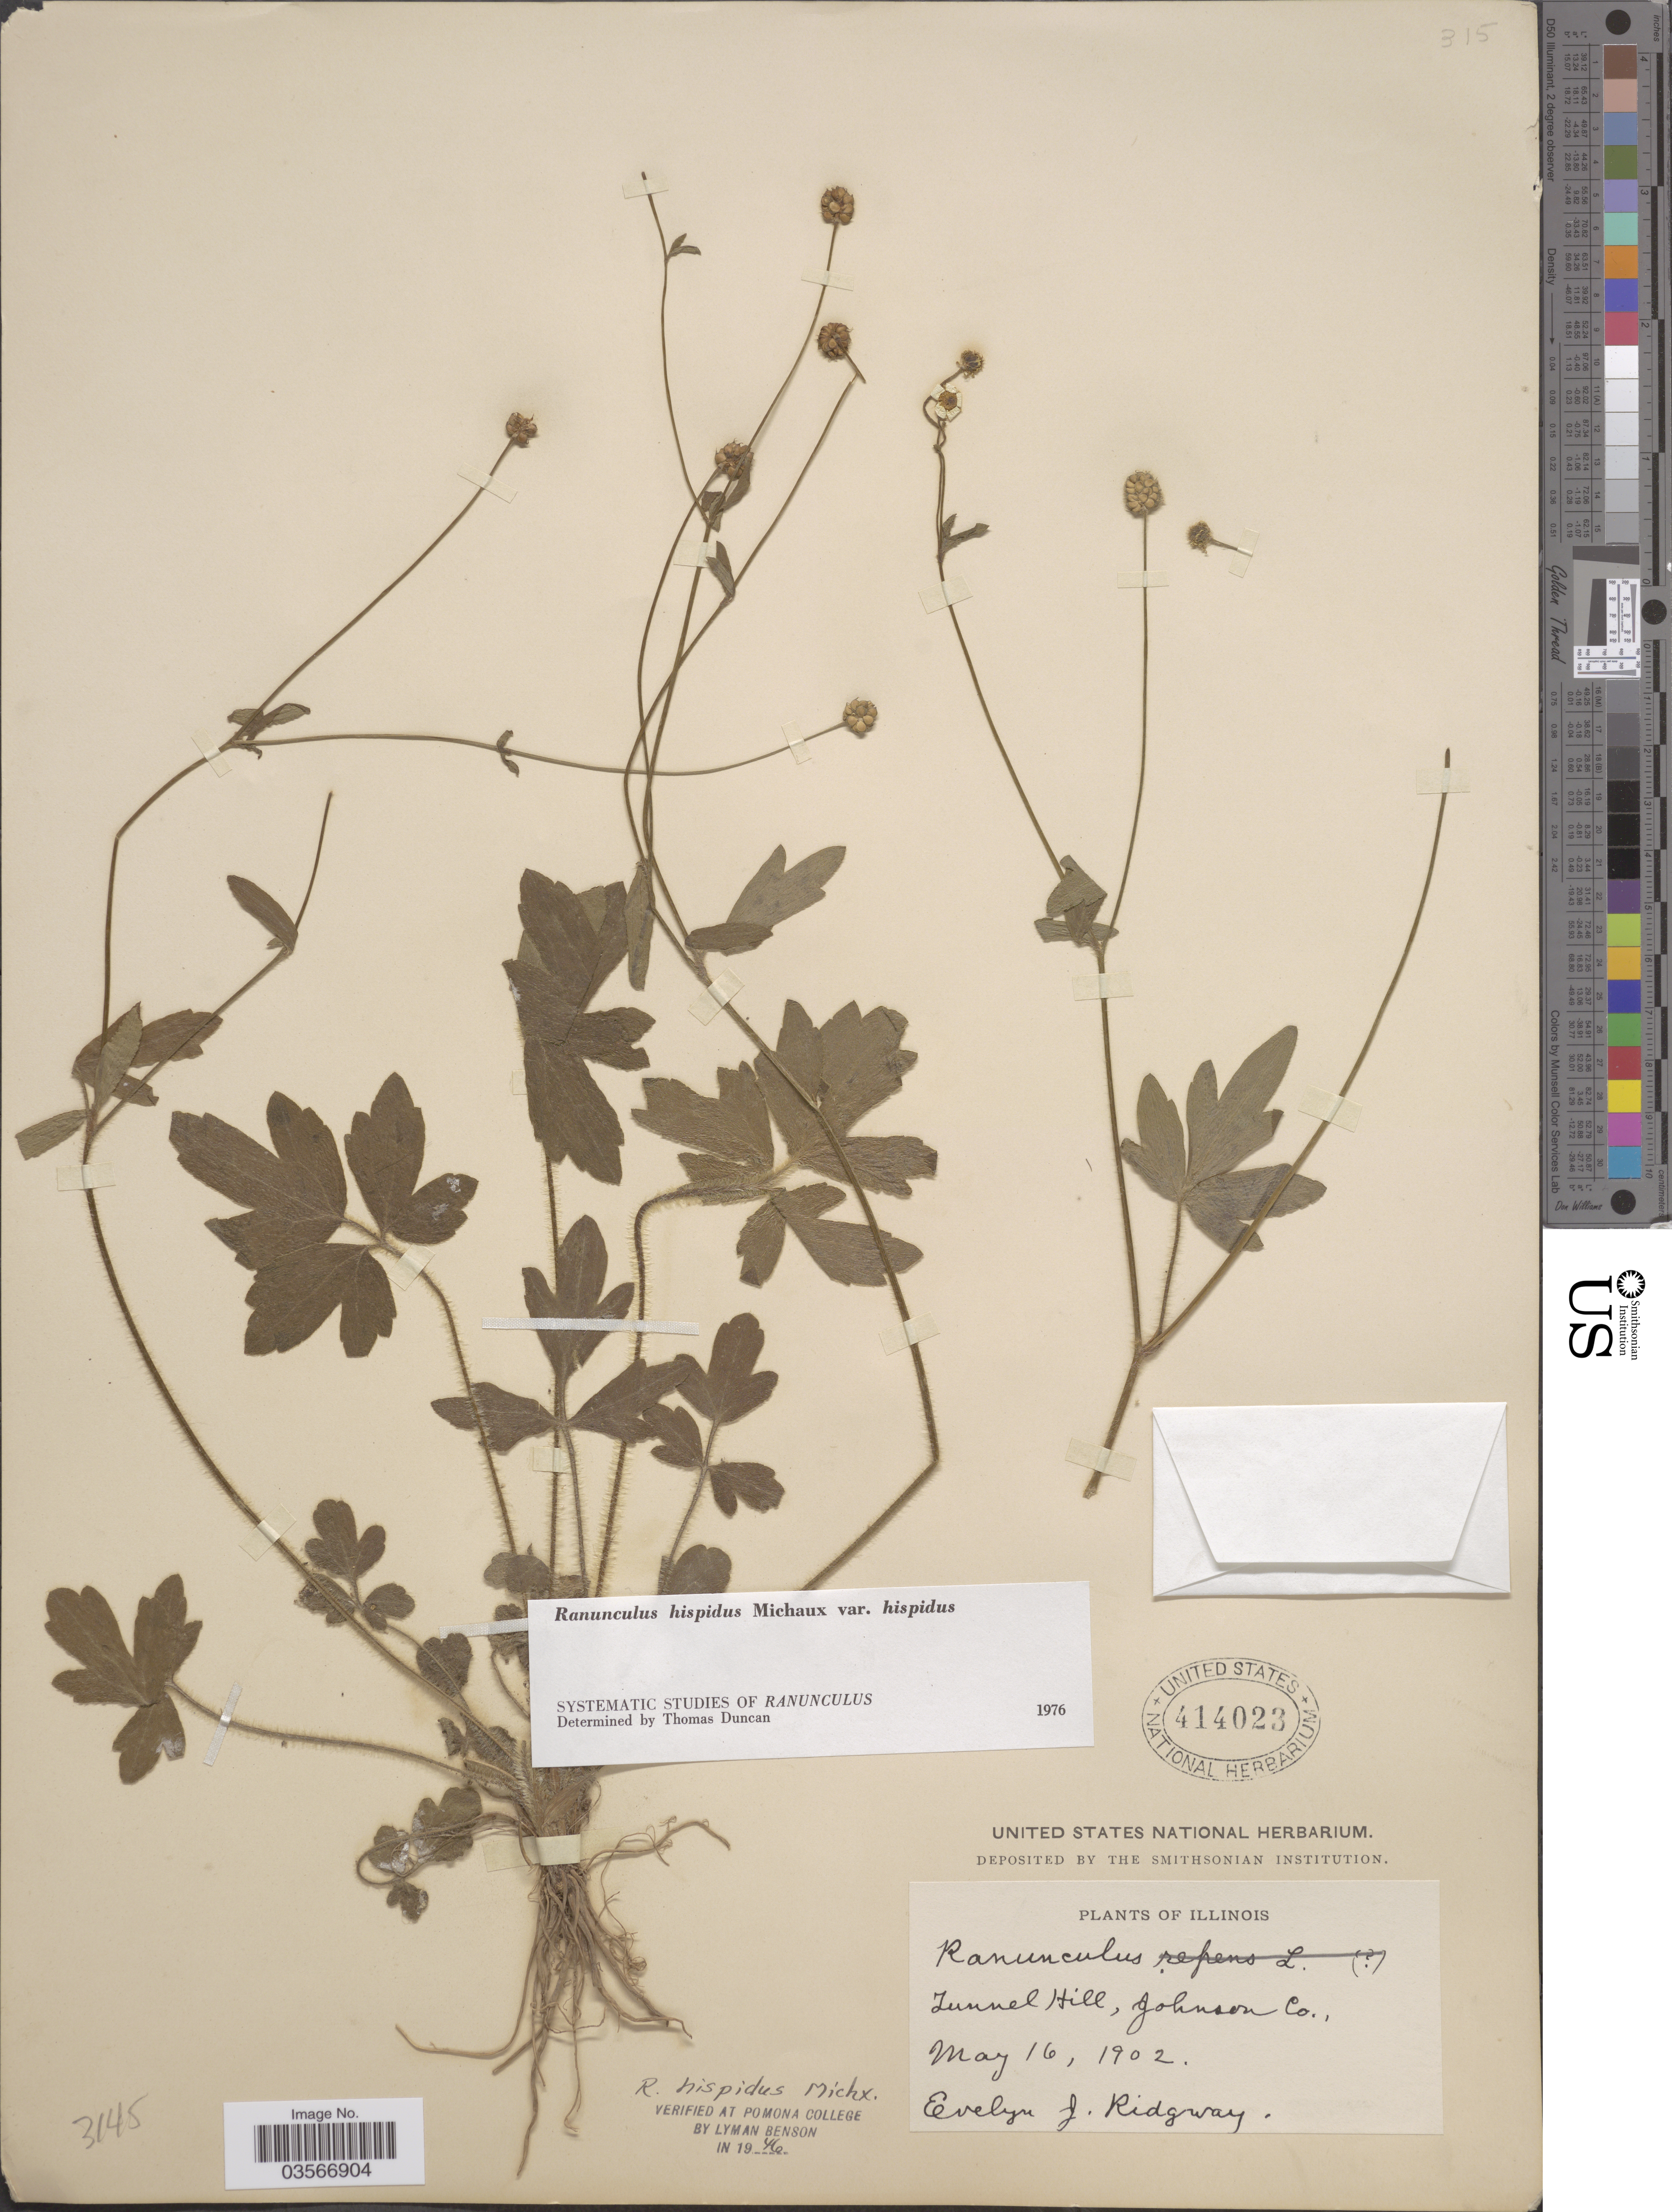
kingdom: Plantae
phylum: Tracheophyta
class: Magnoliopsida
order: Ranunculales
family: Ranunculaceae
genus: Ranunculus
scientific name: Ranunculus hispidus var. hispidus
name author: Michx.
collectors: E. Ridgway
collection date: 1902-05-16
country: United States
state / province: Illinois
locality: Tunnel Hill, Johnson Co.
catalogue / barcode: US 414023